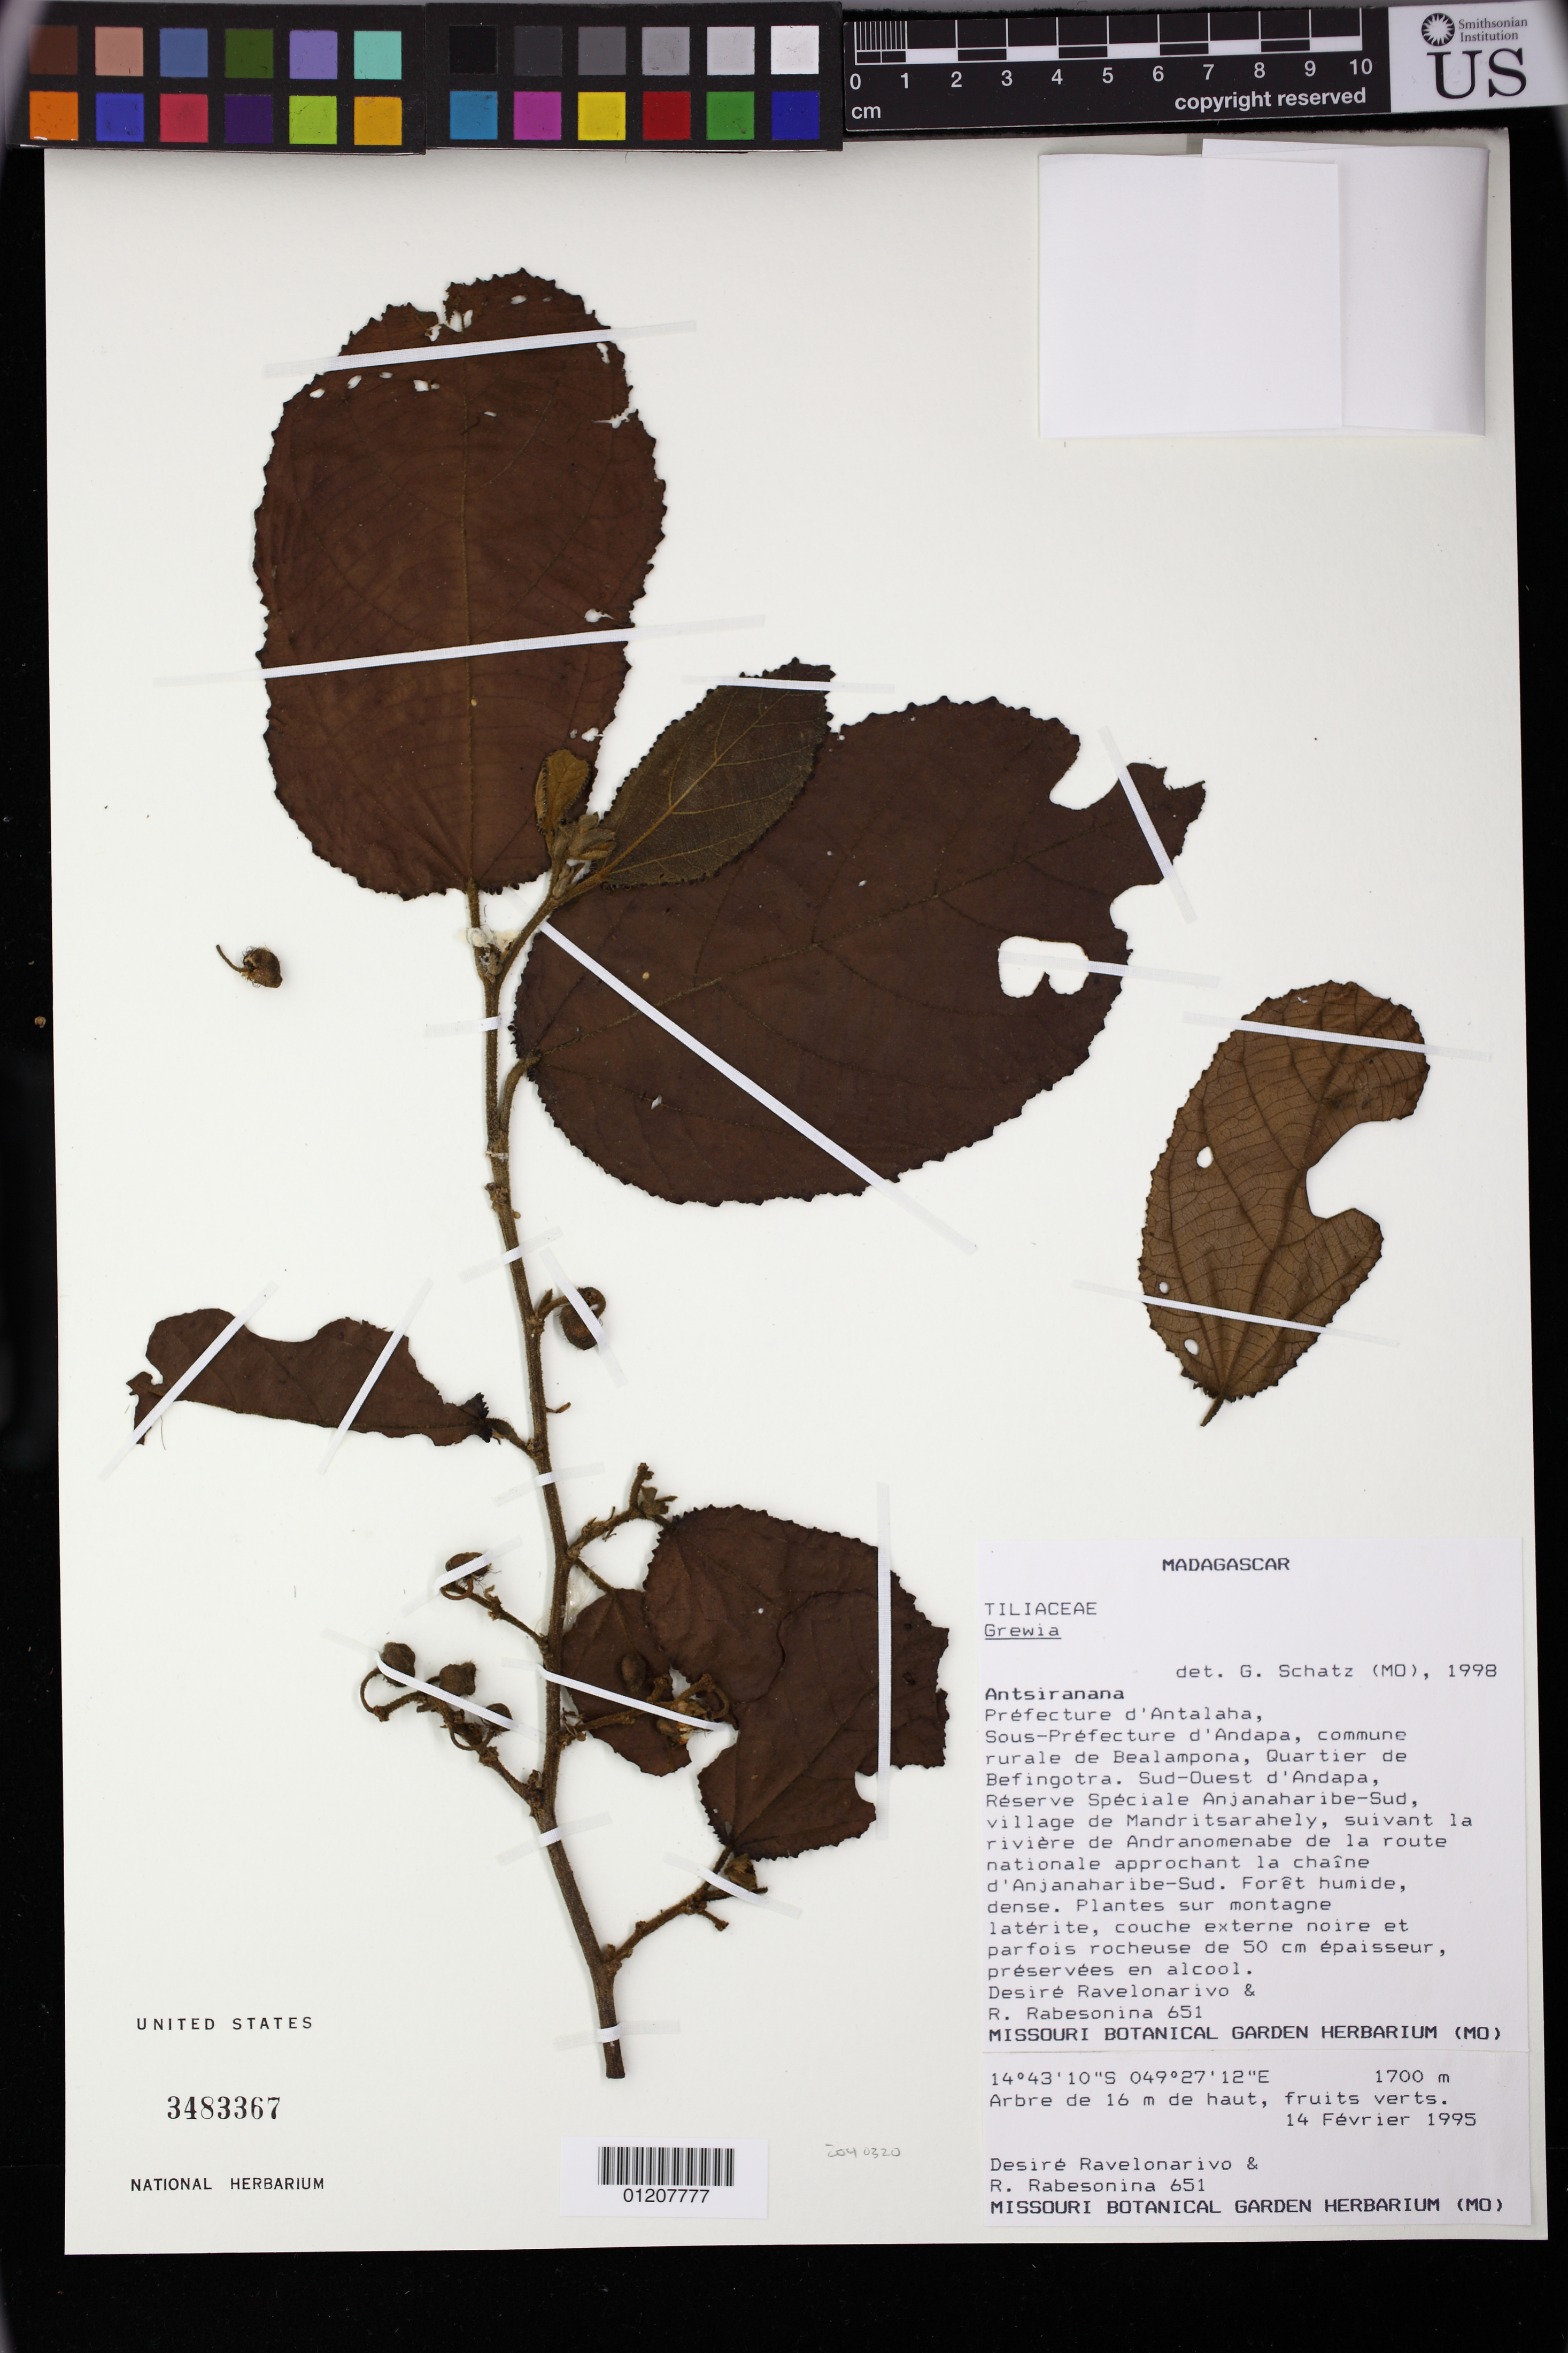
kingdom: Plantae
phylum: Tracheophyta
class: Magnoliopsida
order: Malvales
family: Malvaceae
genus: Grewia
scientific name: Grewia aprina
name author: Capuron & Mabb. ex Phillipson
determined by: Jourdain-Fievet, L.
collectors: D. Ravelonarivo & R. Rabesonina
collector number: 651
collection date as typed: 14 Feb 1995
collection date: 1995-02-14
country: Madagascar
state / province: Sava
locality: Antsiranana. Préfecture d'Antalaha, Sous-Préfecture d'Andapa, commune rurale de Bealampona, Quartier de Befingotra. Sud-Ouest d'Andapa, Réserve Spéciale Anjanaharibe-Sud, village de Mandritsarahely, suivant la rivière de Andranomenabe de la route nat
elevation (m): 1700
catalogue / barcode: US 3483367